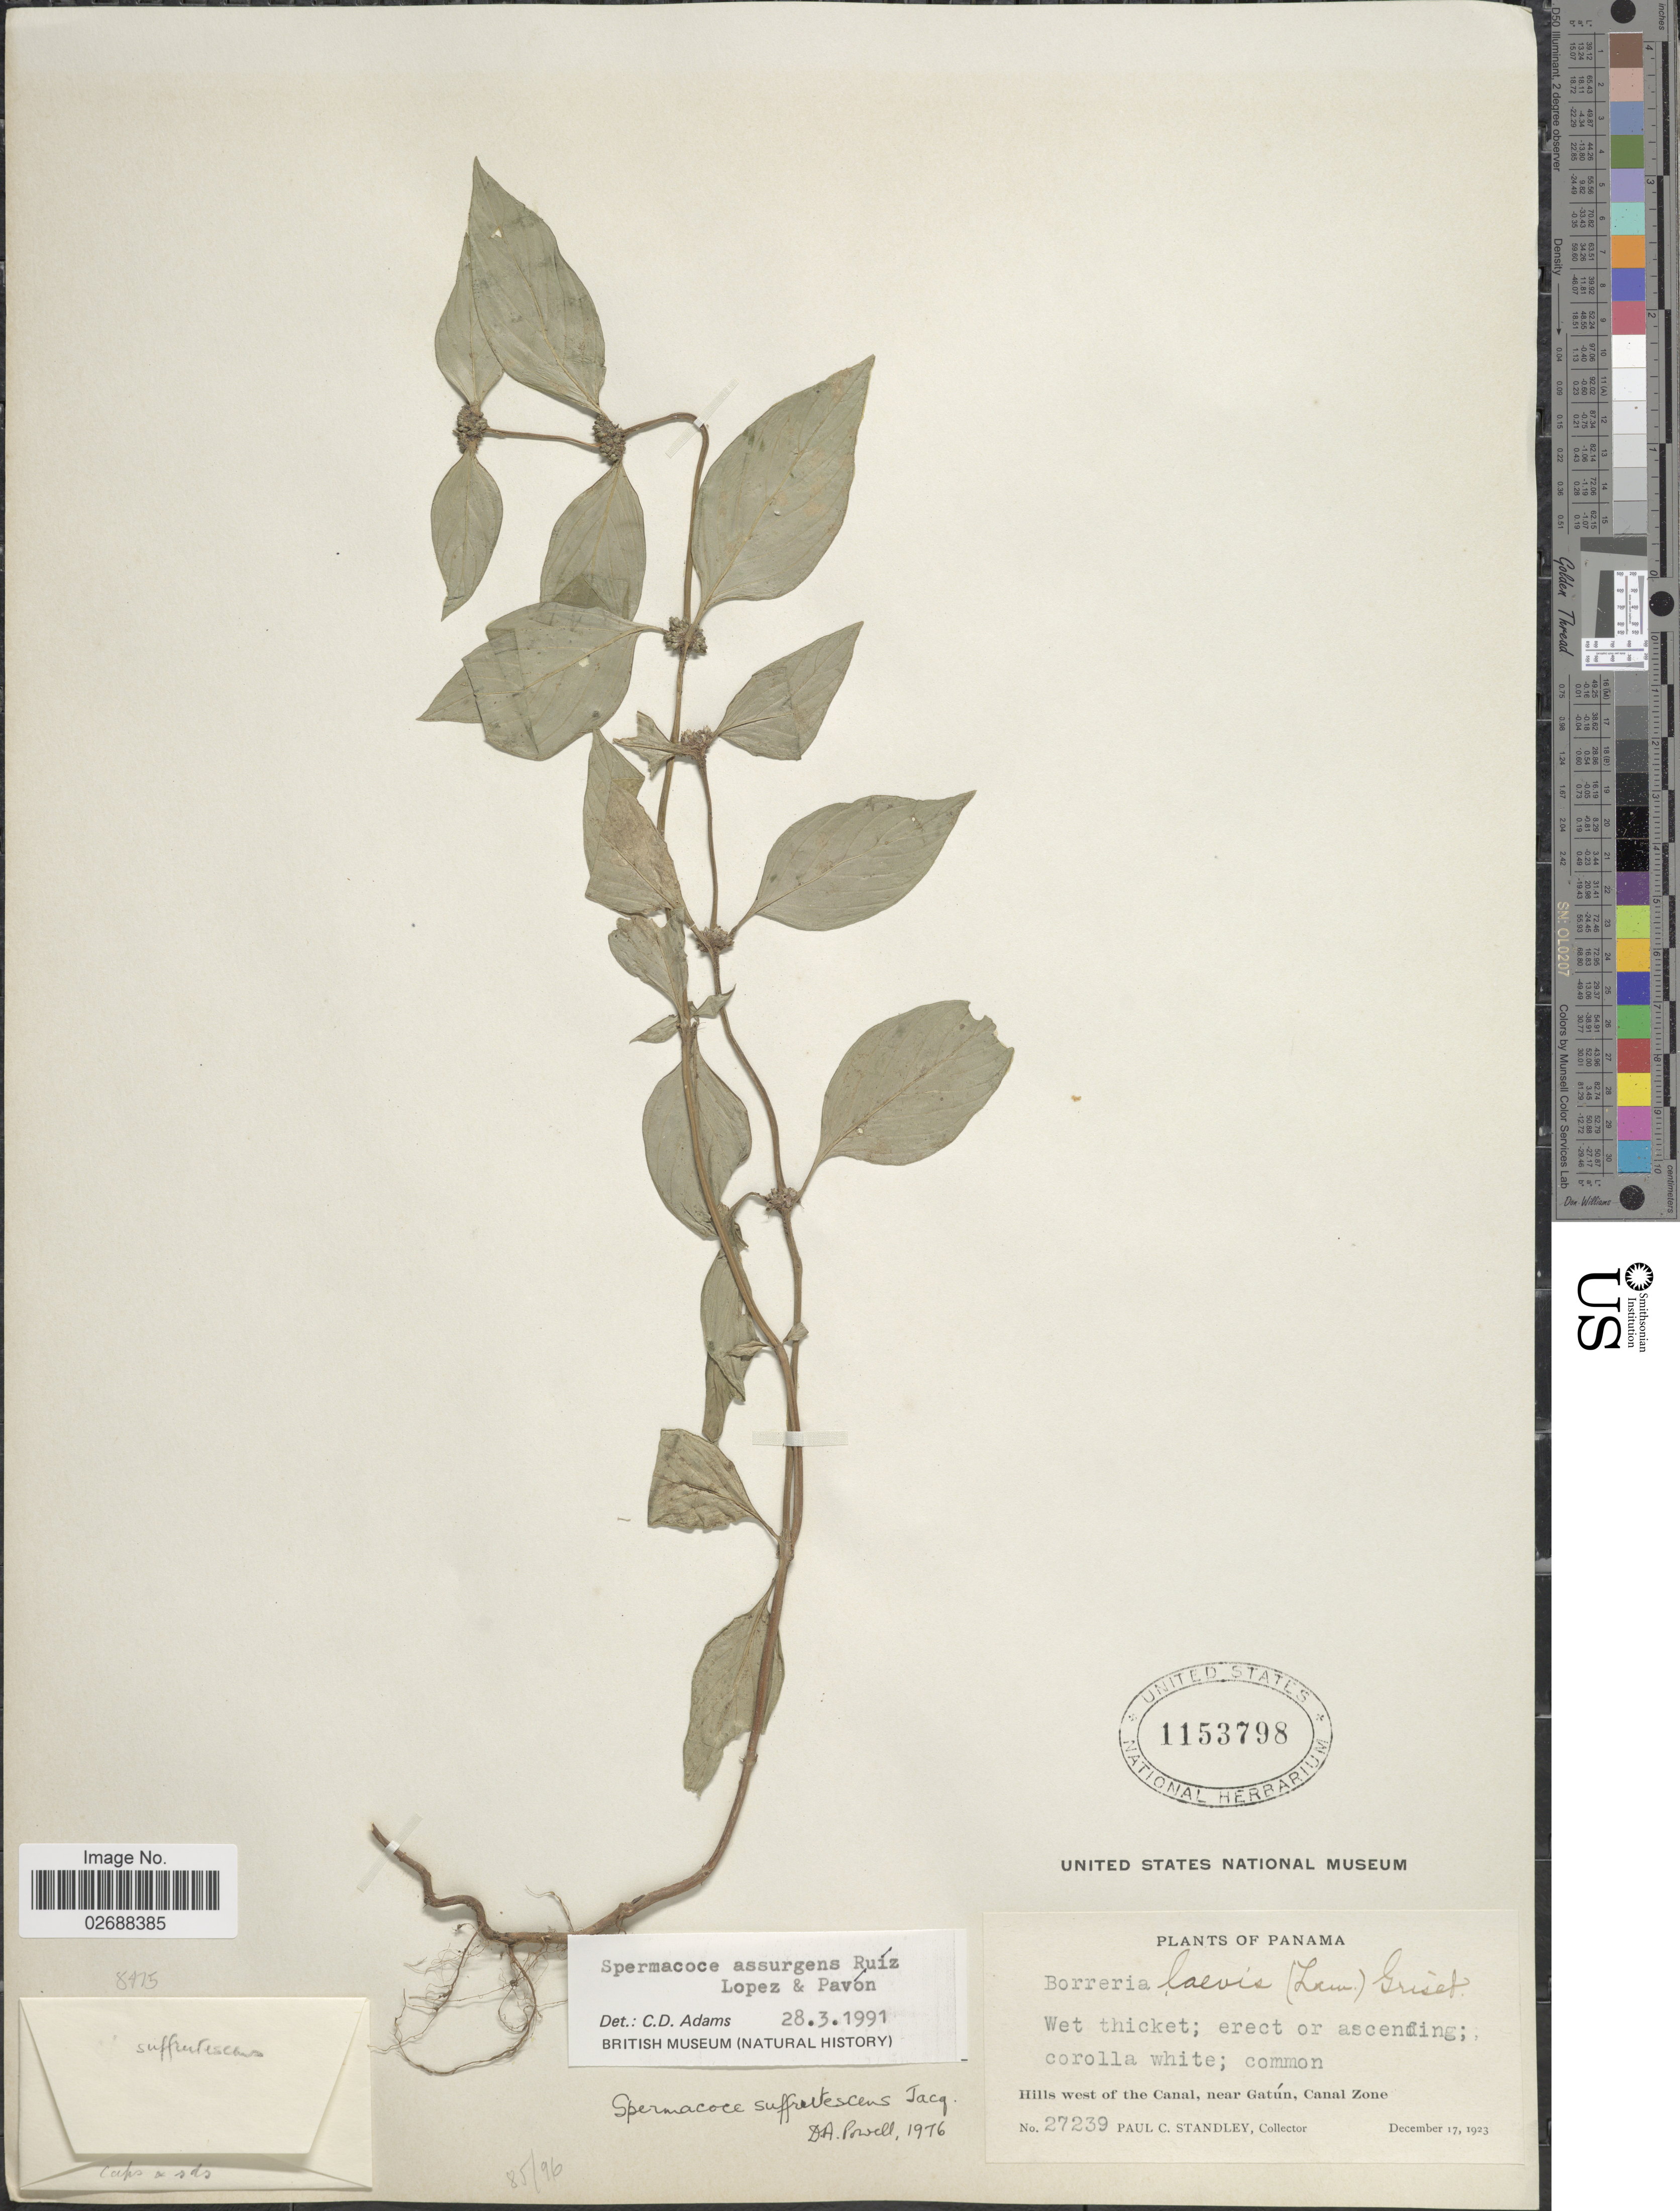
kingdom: Plantae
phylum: Tracheophyta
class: Magnoliopsida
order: Gentianales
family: Rubiaceae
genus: Borreria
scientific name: Borreria assurgens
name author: (Ruiz & Pav.) Griseb.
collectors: P. C. Standley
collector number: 27239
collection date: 1923-12-17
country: Panama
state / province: Colón / Panamá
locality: Hills west of the Canal, near Gatún, Canal Zone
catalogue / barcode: US 1153798